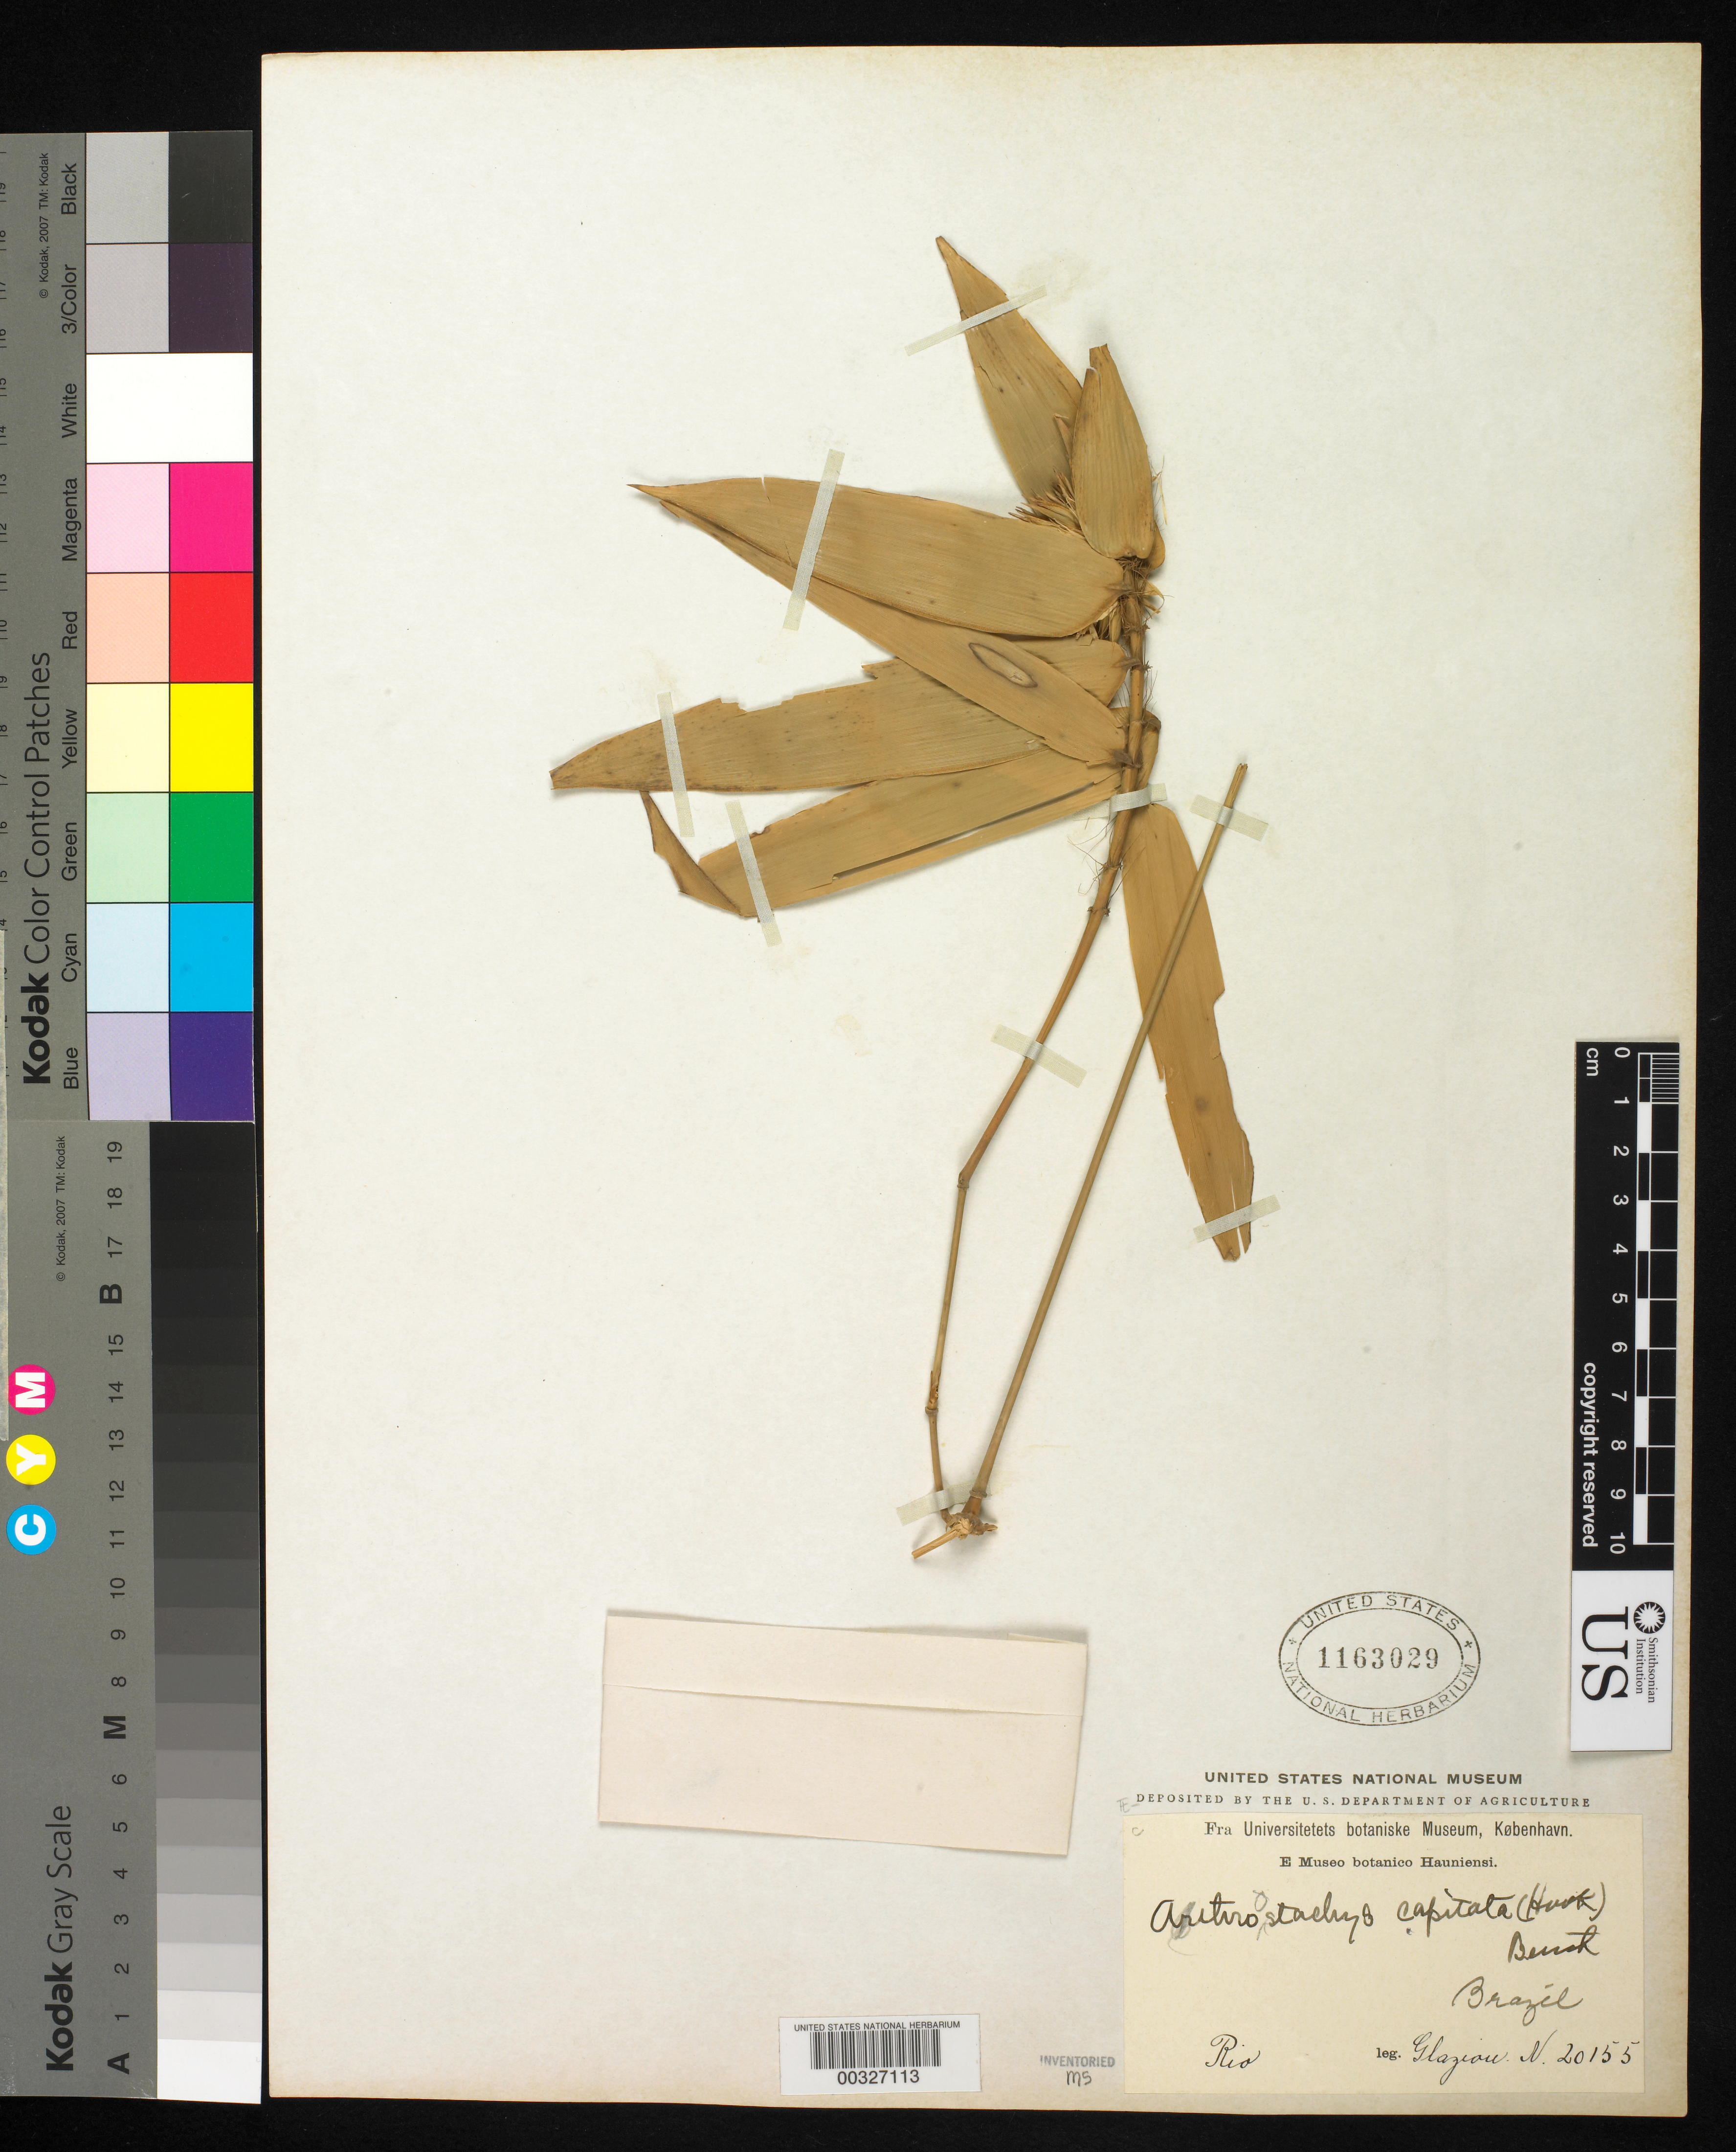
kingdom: Plantae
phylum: Tracheophyta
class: Liliopsida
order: Poales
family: Poaceae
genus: Athroostachys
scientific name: Athroostachys capitata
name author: (Hook.) Benth.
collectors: A. F. M. Glaziou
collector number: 20155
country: Brazil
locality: Rio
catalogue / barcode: US 1163029